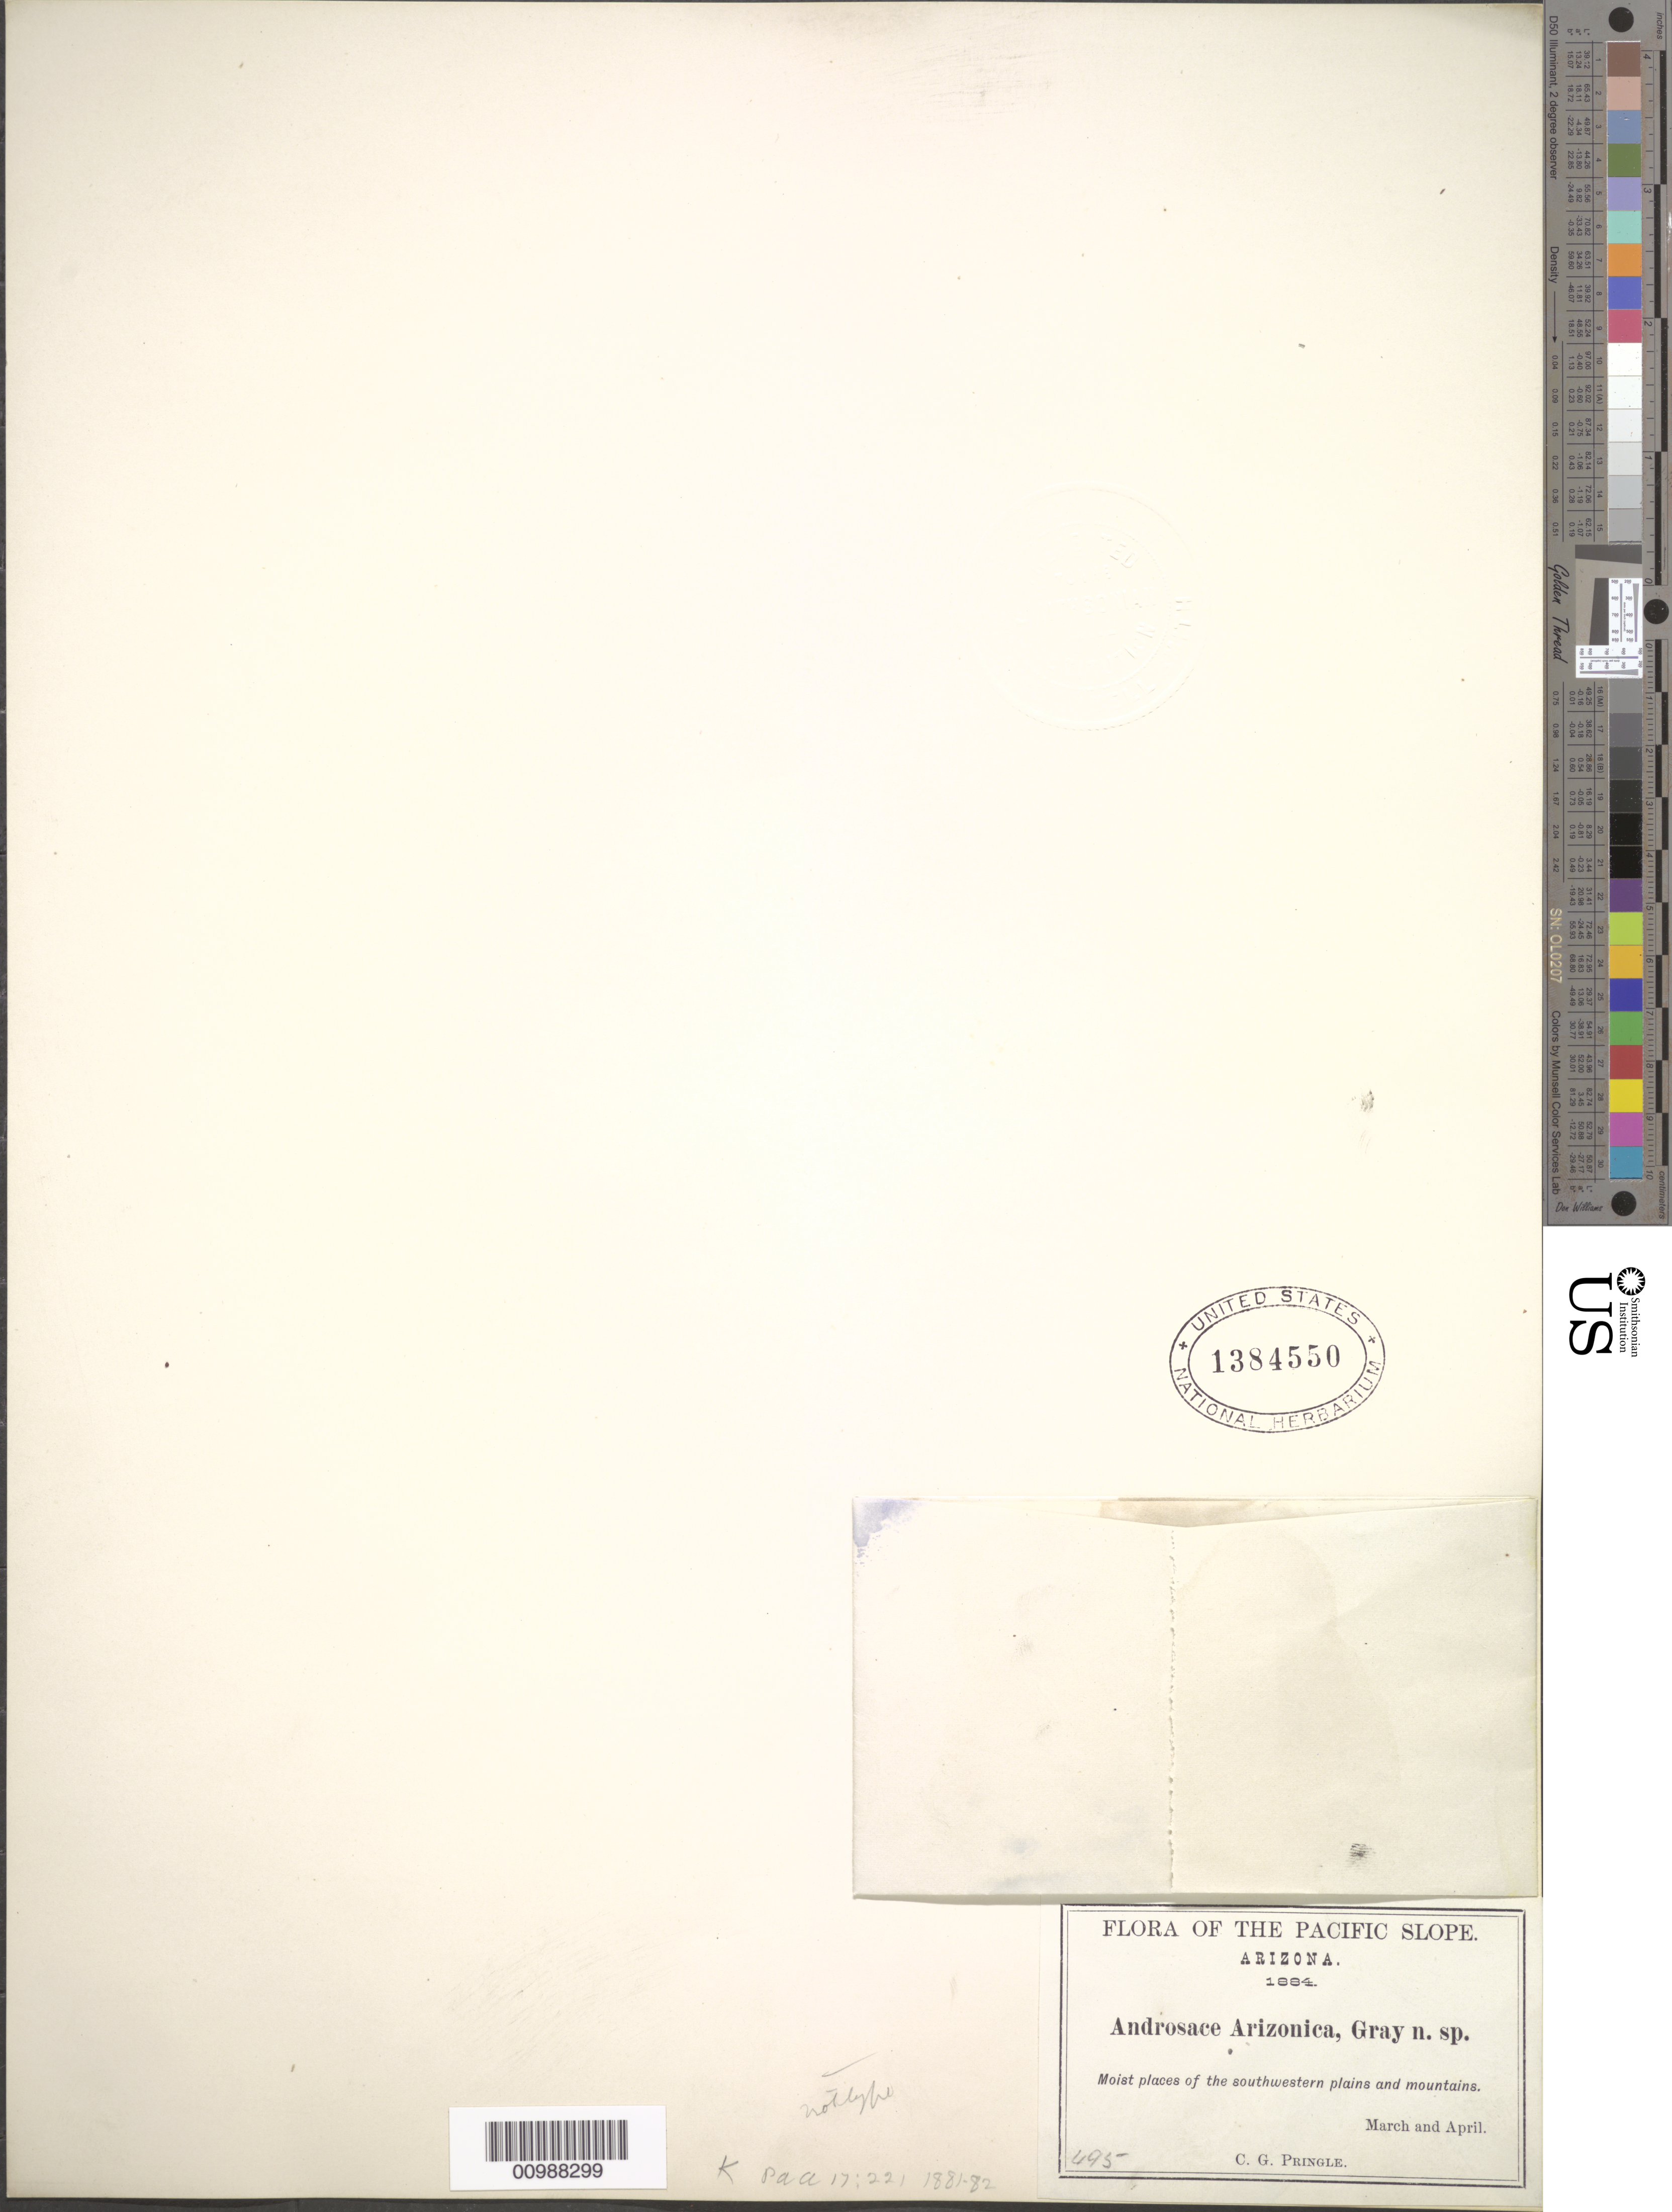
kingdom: Plantae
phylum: Tracheophyta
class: Magnoliopsida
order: Ericales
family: Primulaceae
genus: Androsace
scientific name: Androsace arizonica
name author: (A. Gray) A. Gray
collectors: C. G. Pringle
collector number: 695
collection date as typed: Mar 1884 to -- Apr 1884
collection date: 1884-03/1884-04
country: United States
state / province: Arizona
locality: Moist places of the southwestern plains and mountains.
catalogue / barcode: US 1384550